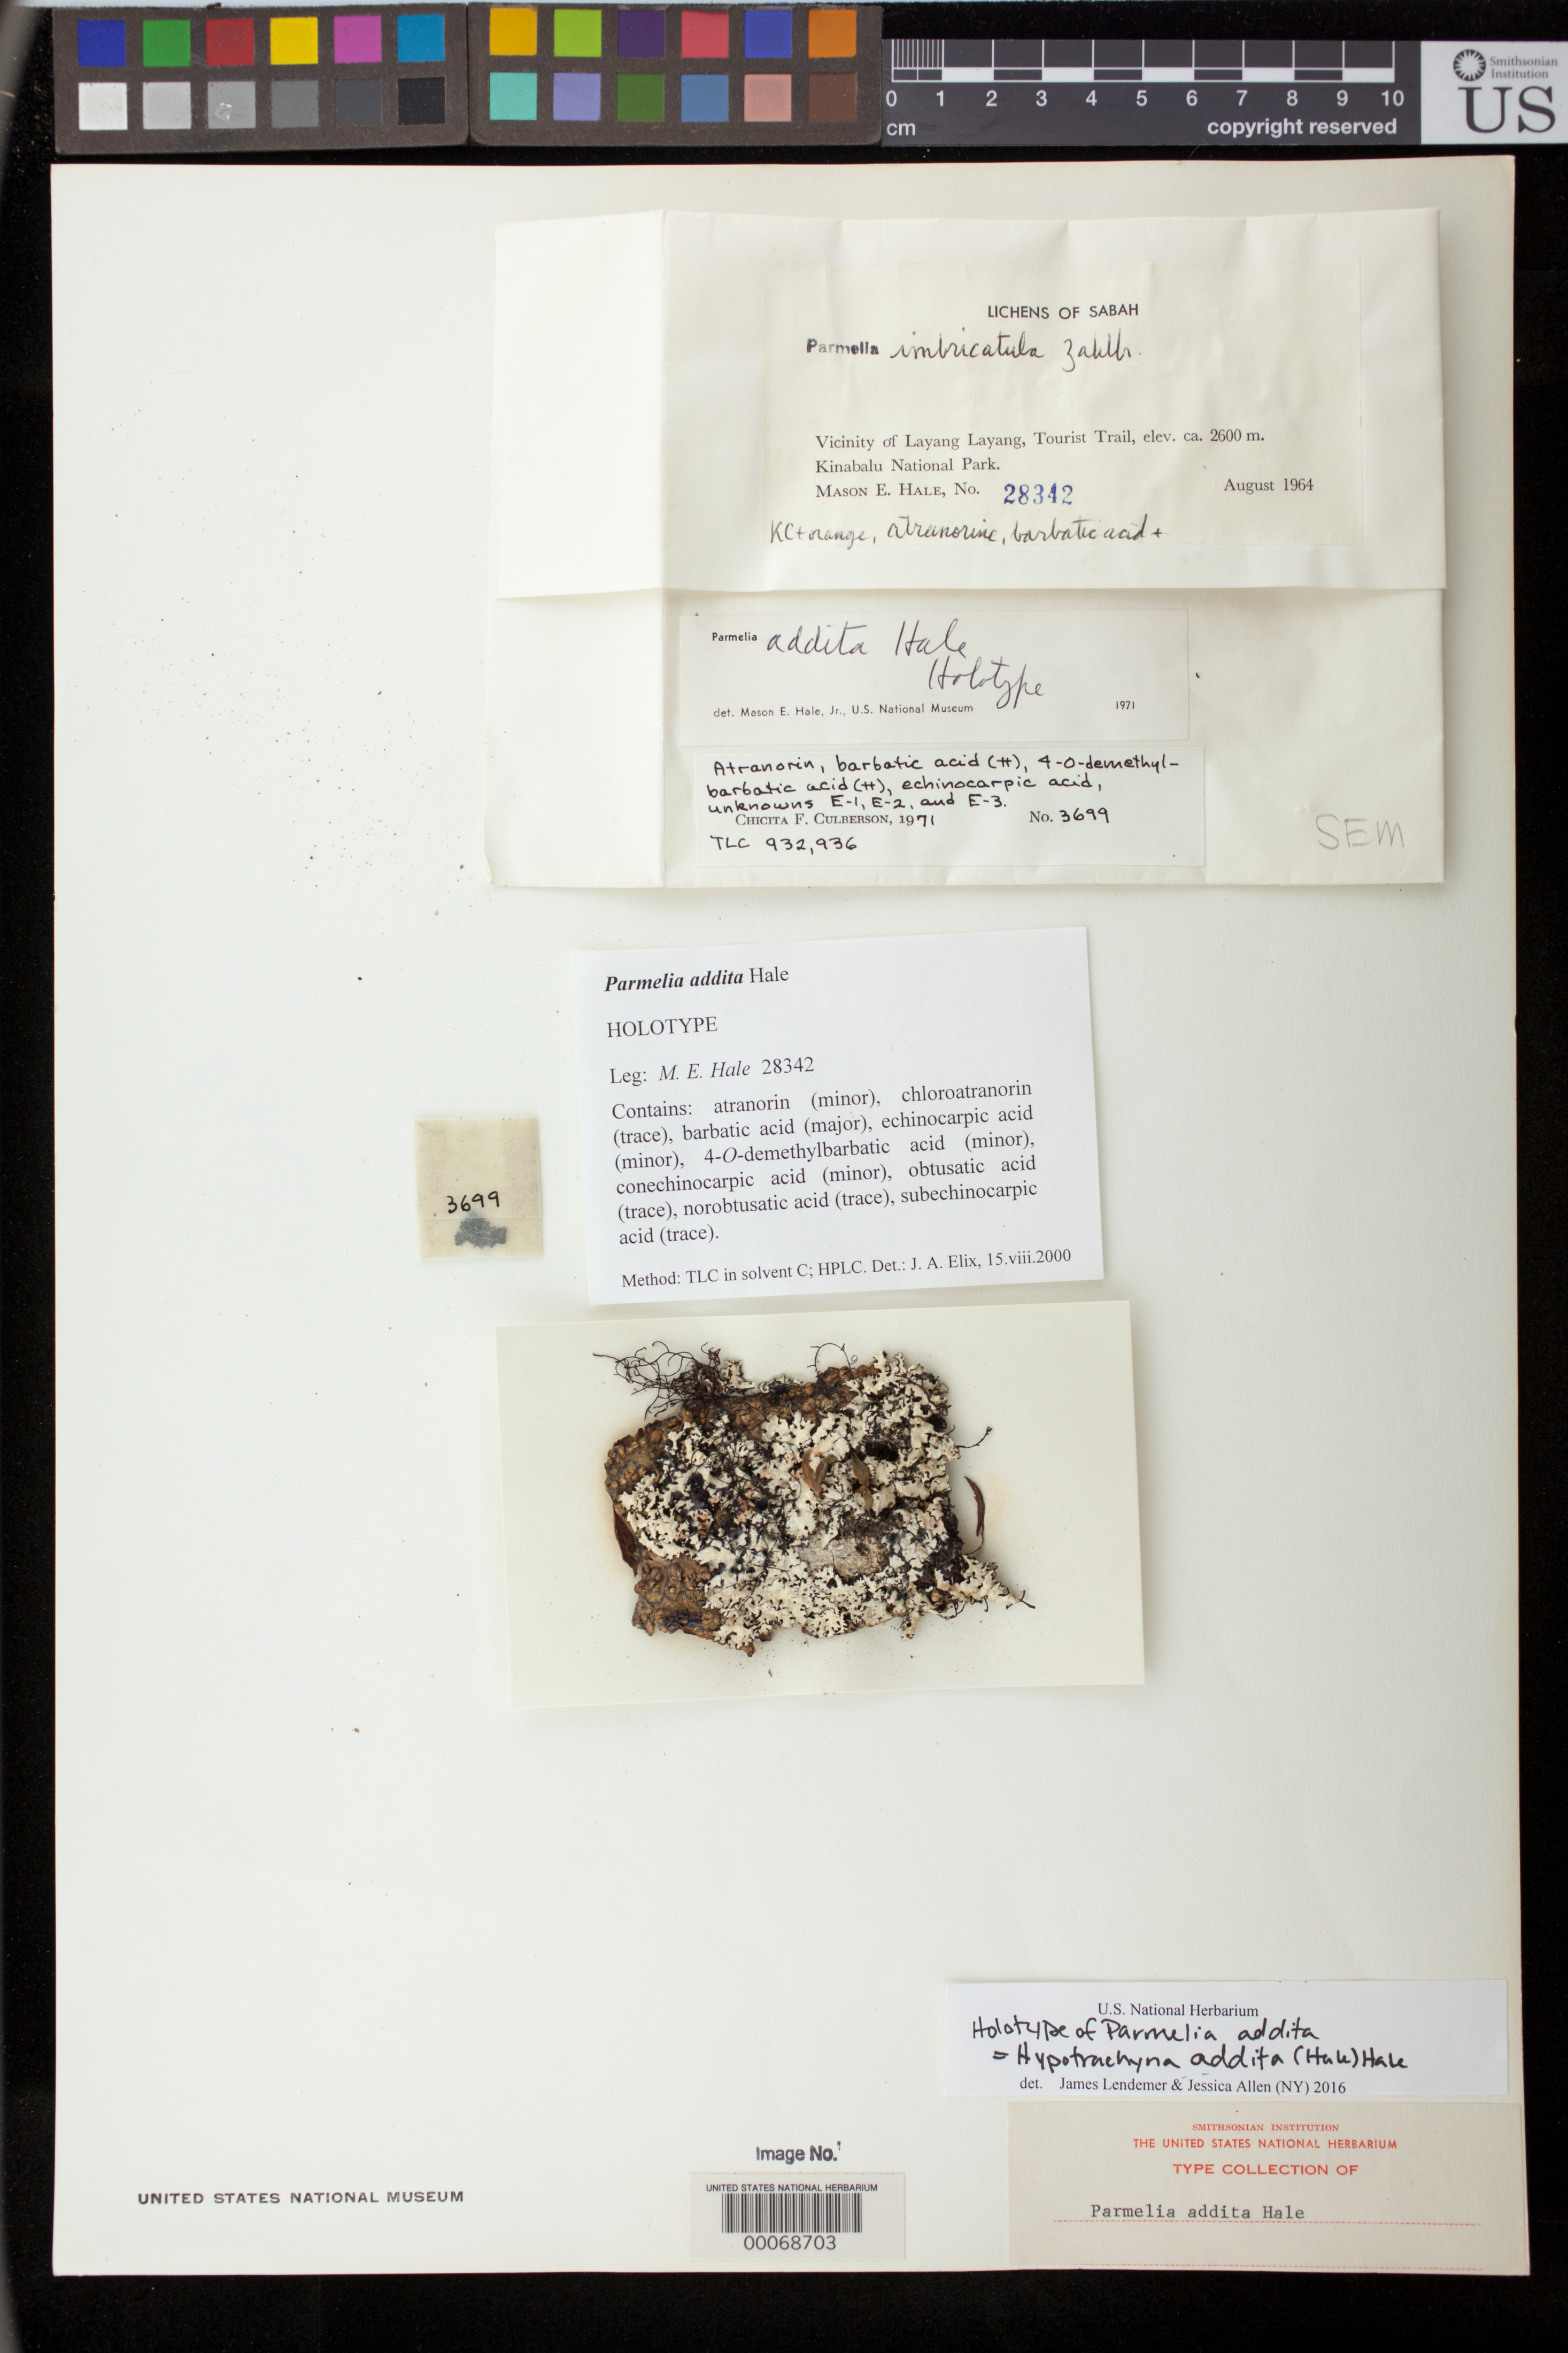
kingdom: Fungi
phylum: Ascomycota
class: Lecanoromycetes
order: Lecanorales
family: Parmeliaceae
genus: Parmelia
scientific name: Parmelia addita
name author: Hale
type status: Holotype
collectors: M. Hale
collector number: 28342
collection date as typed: Aug 1964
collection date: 1964-08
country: Malaysia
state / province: Sabah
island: Borneo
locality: Vicinity of Layang Layang, Tourist Trail, Kinabalu National Park.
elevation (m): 2600